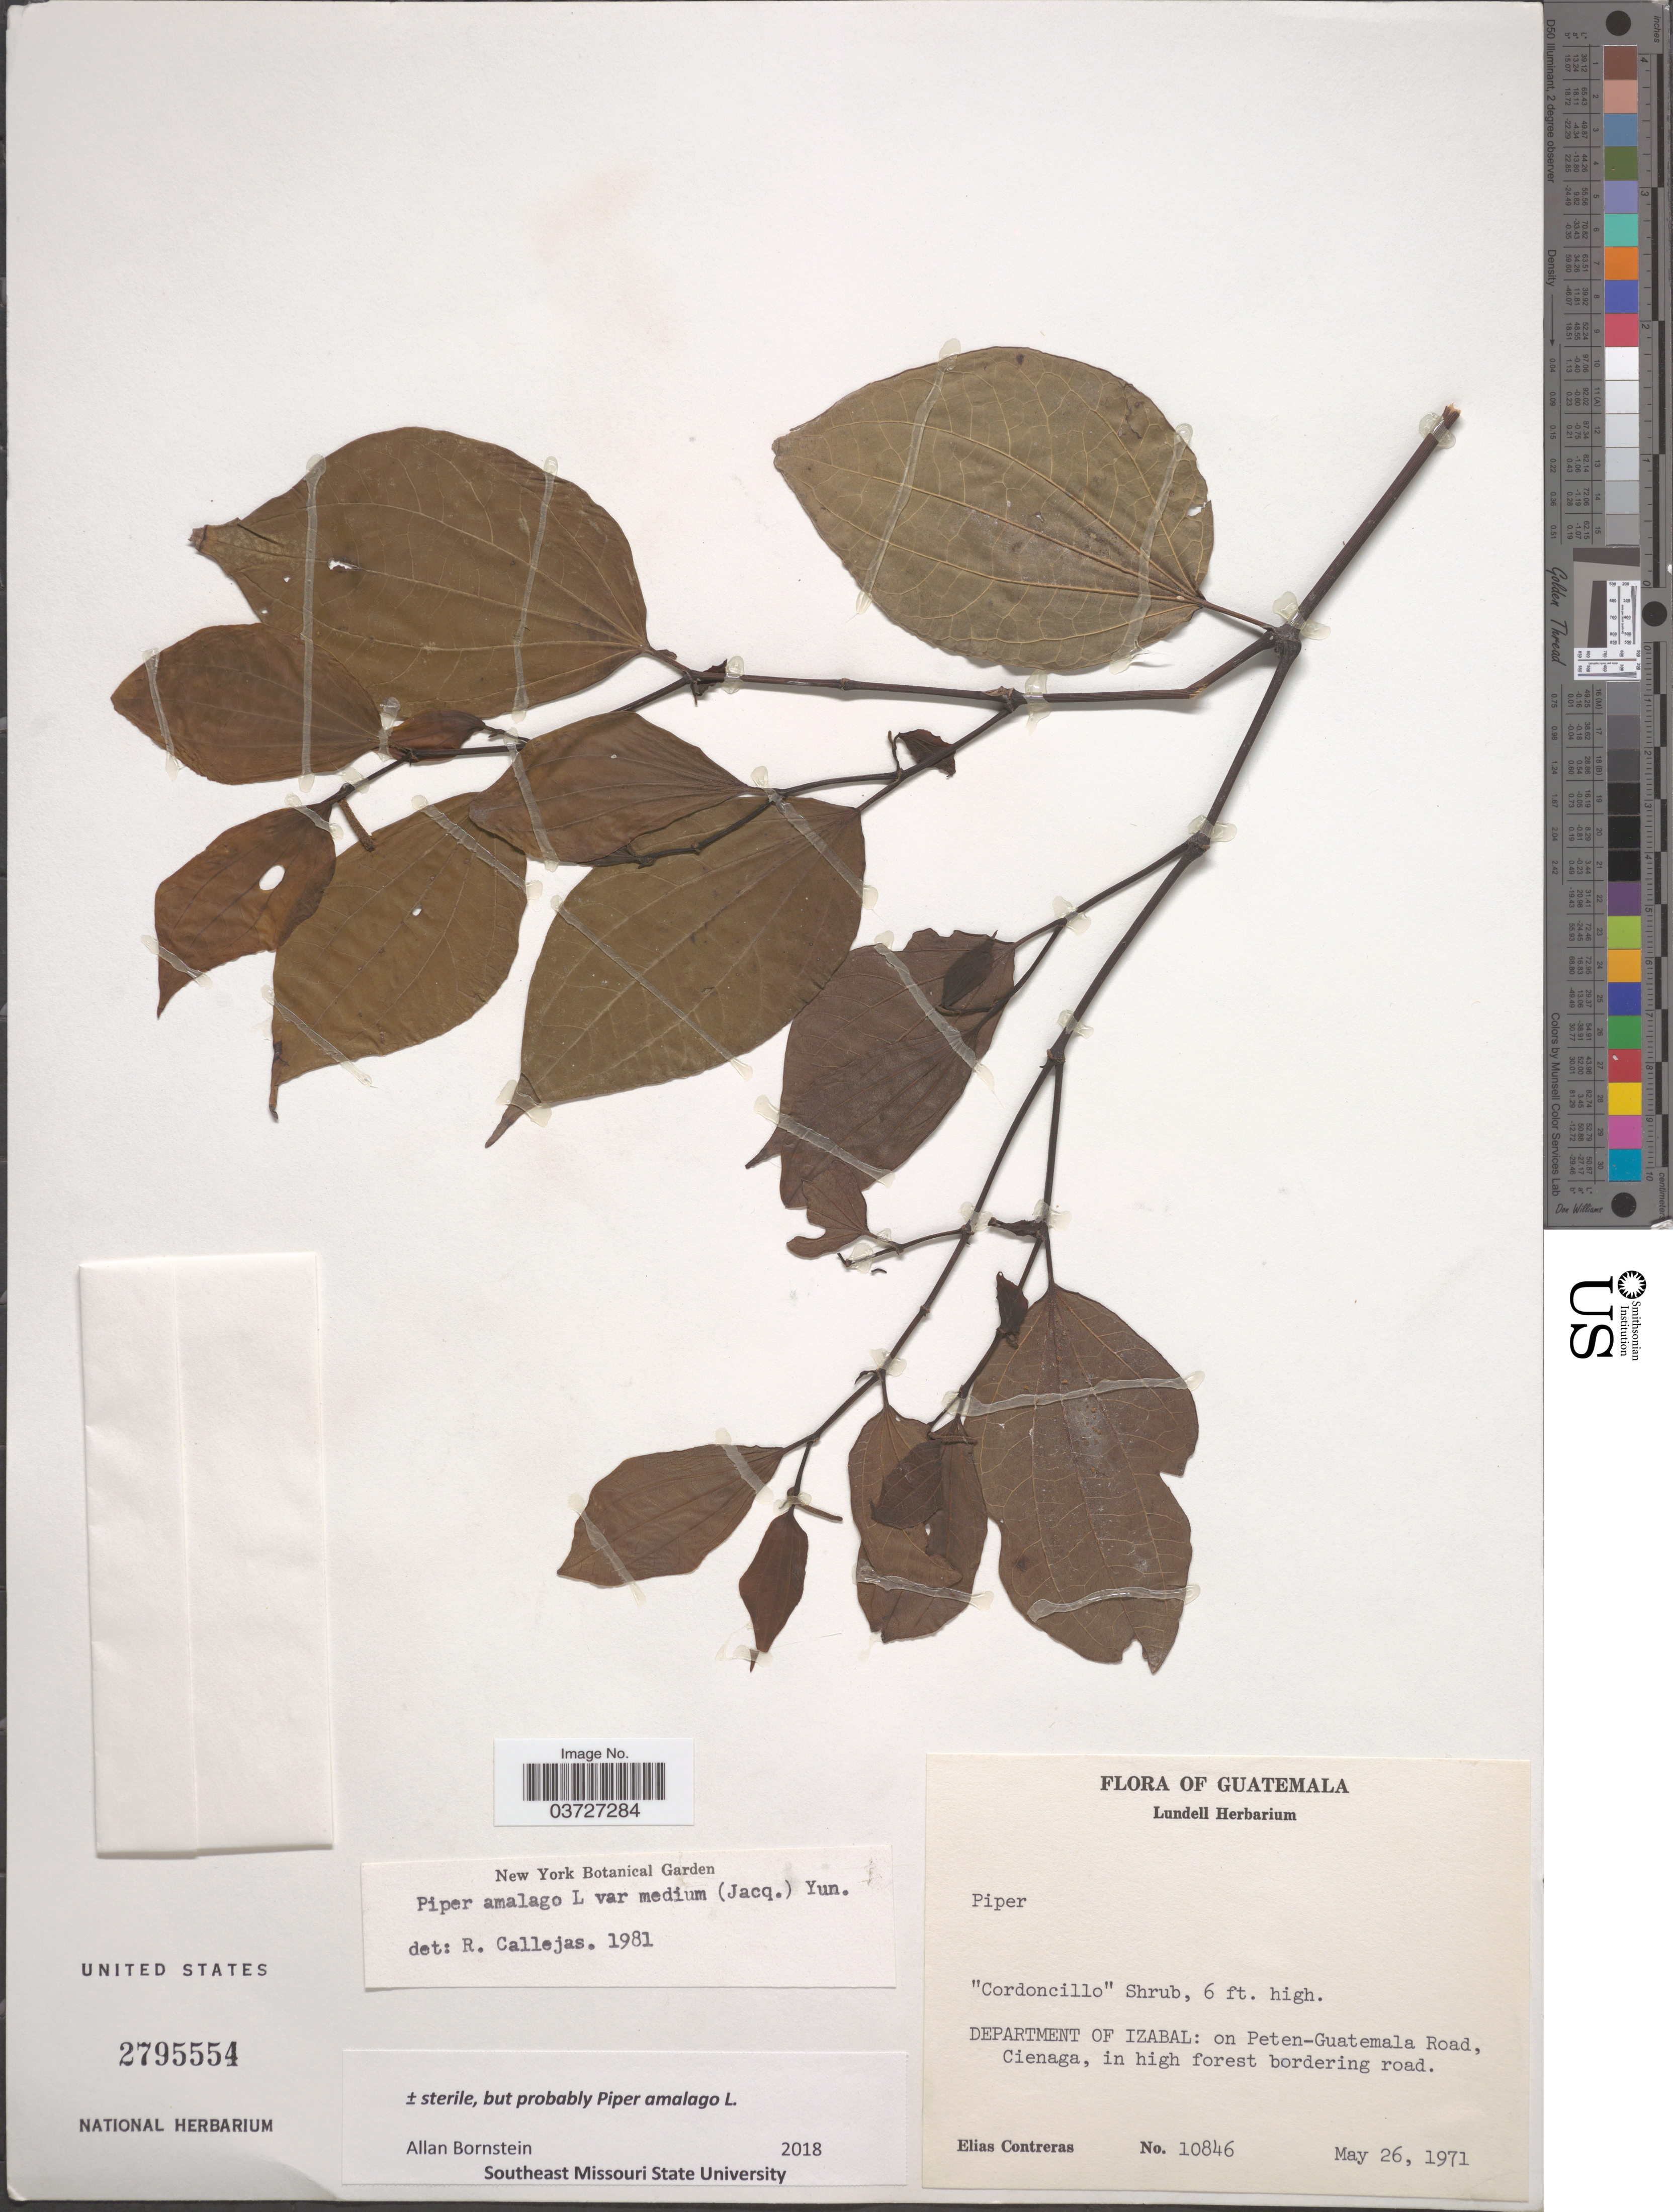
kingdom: Plantae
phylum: Tracheophyta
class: Magnoliopsida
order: Piperales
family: Piperaceae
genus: Piper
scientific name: Piper amalago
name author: L.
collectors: E. Contreras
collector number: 10846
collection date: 1971-05-26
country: Guatemala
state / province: Izabal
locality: Department of Izabal: on Peten-Guatemala Road, Cienaga, in high forest bordering road.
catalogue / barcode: US 2795554